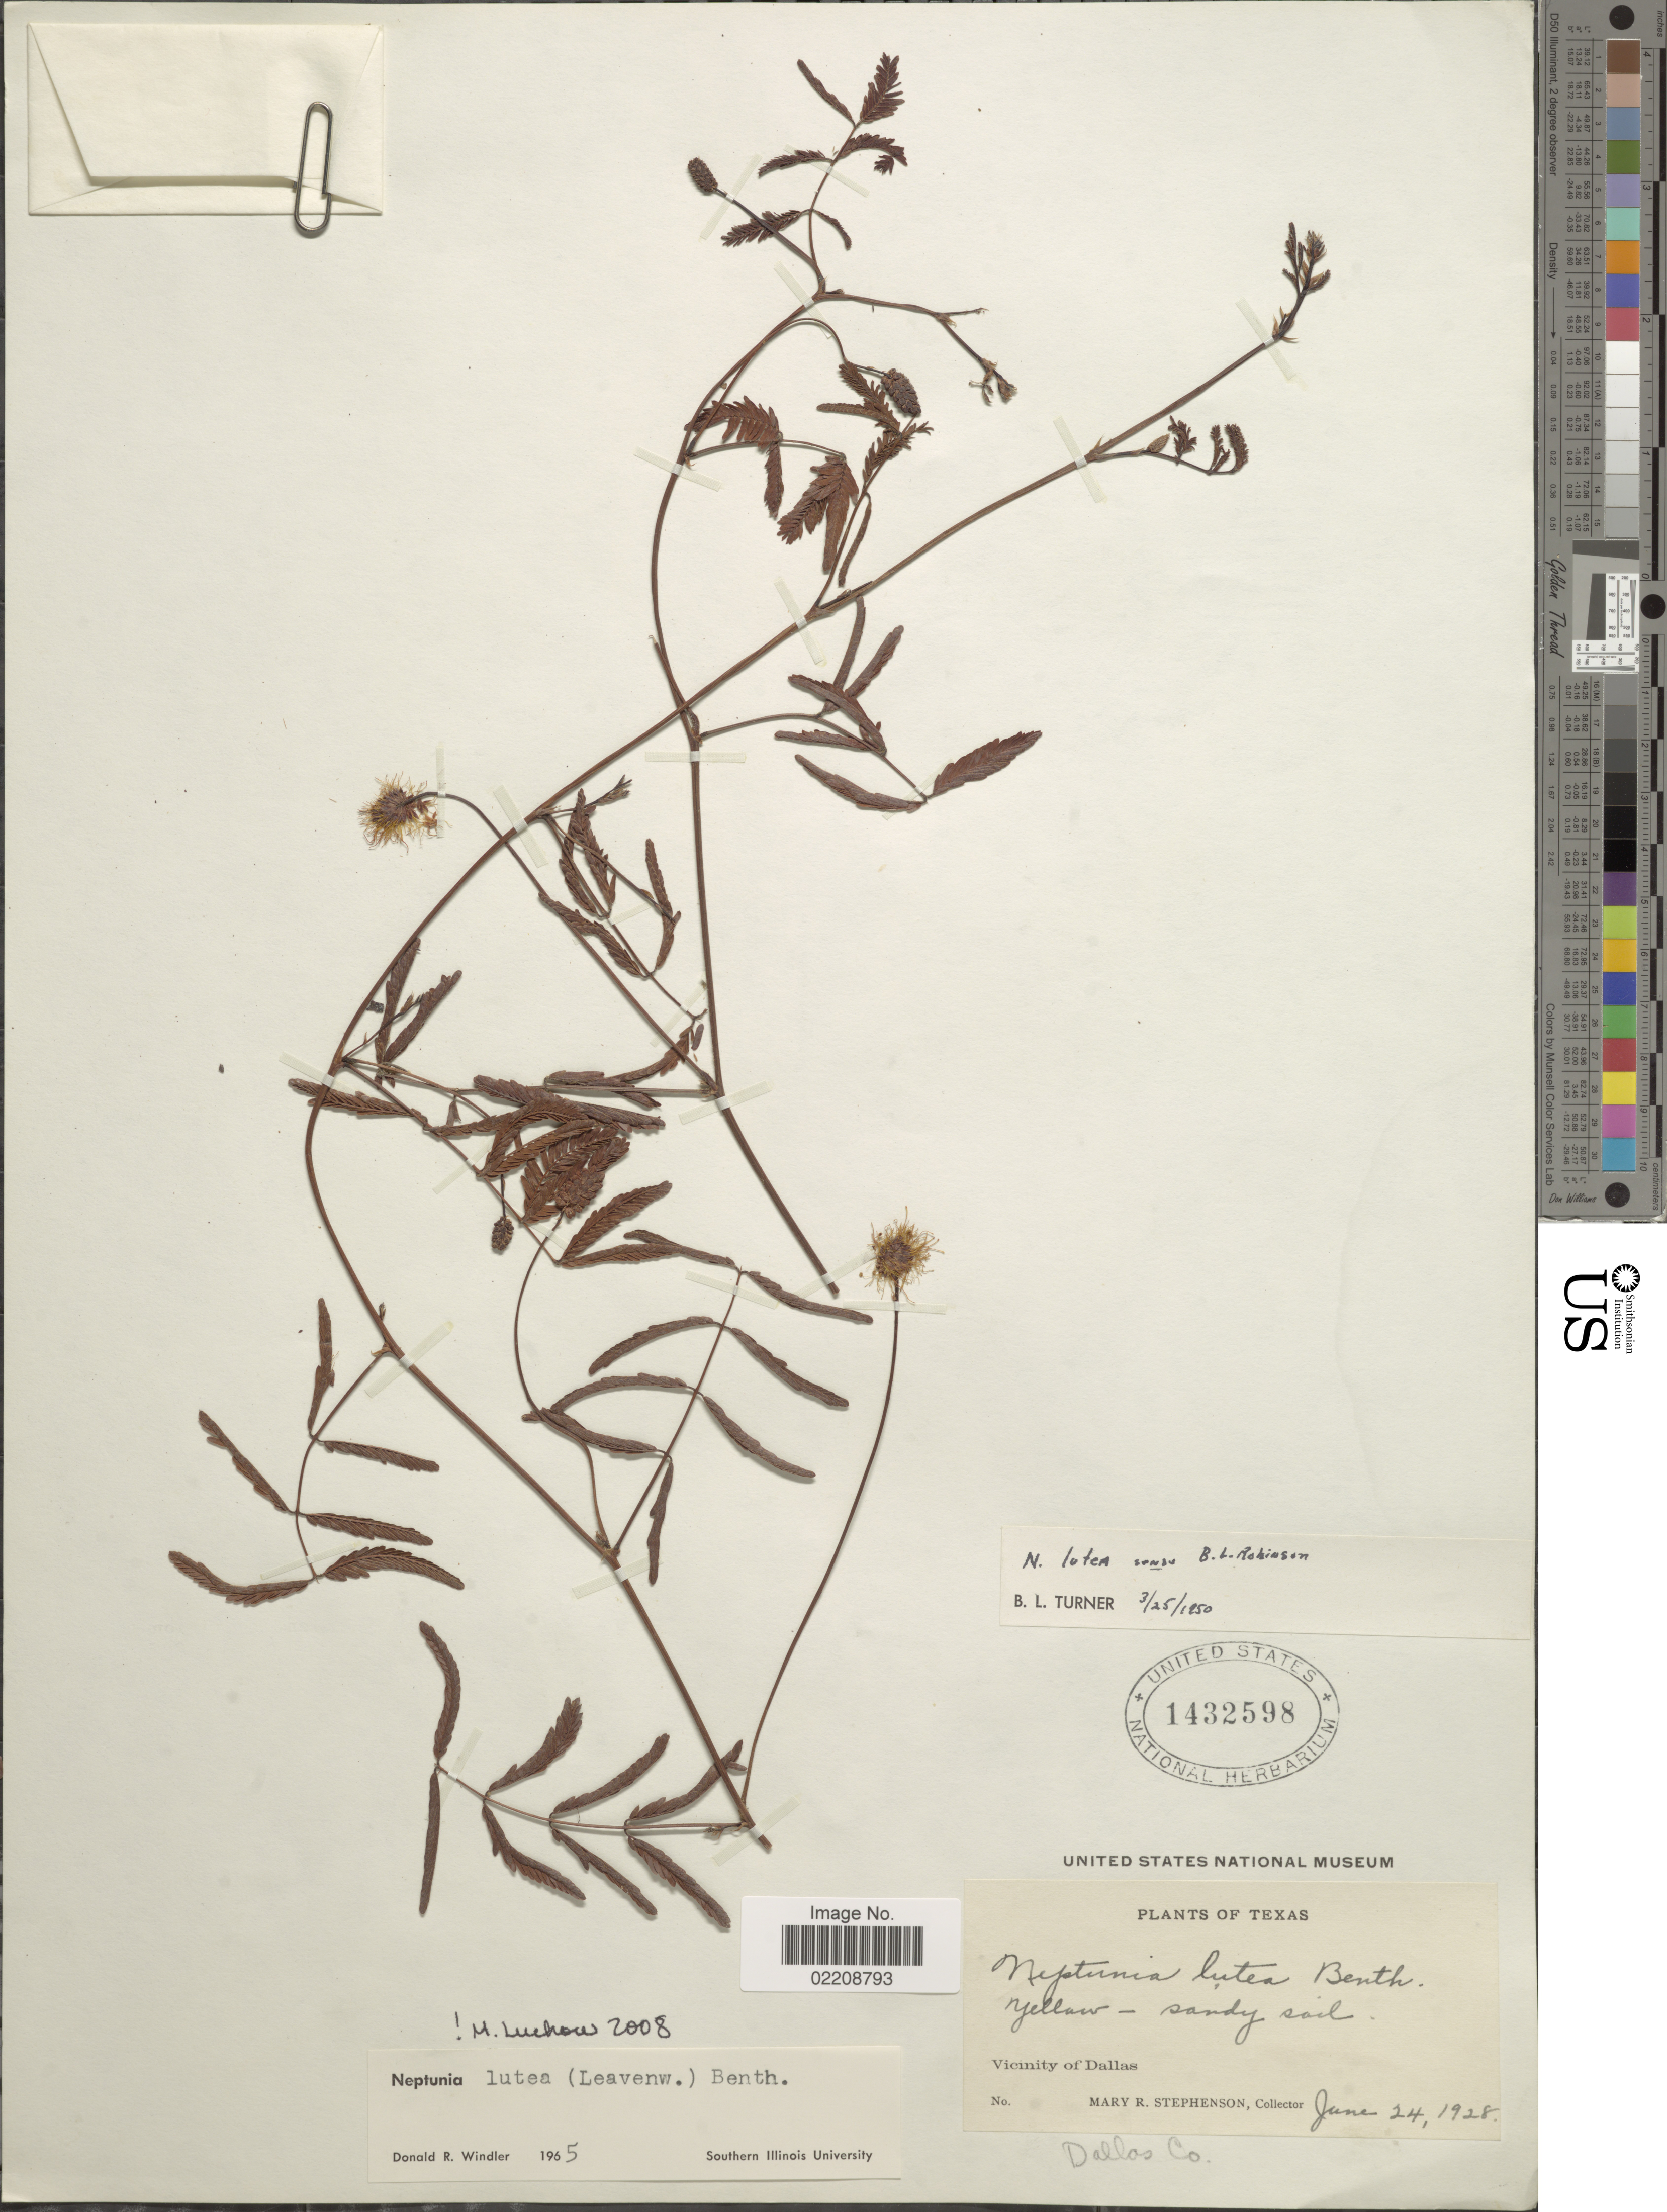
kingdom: Plantae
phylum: Tracheophyta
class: Magnoliopsida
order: Fabales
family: Fabaceae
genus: Neptunia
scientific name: Neptunia lutea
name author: (Leavenw.) Benth.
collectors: M. Stephenson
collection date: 1928-06-24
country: United States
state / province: Texas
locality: Vicinity of Dallas, Dallas Co.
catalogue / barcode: US 1432598